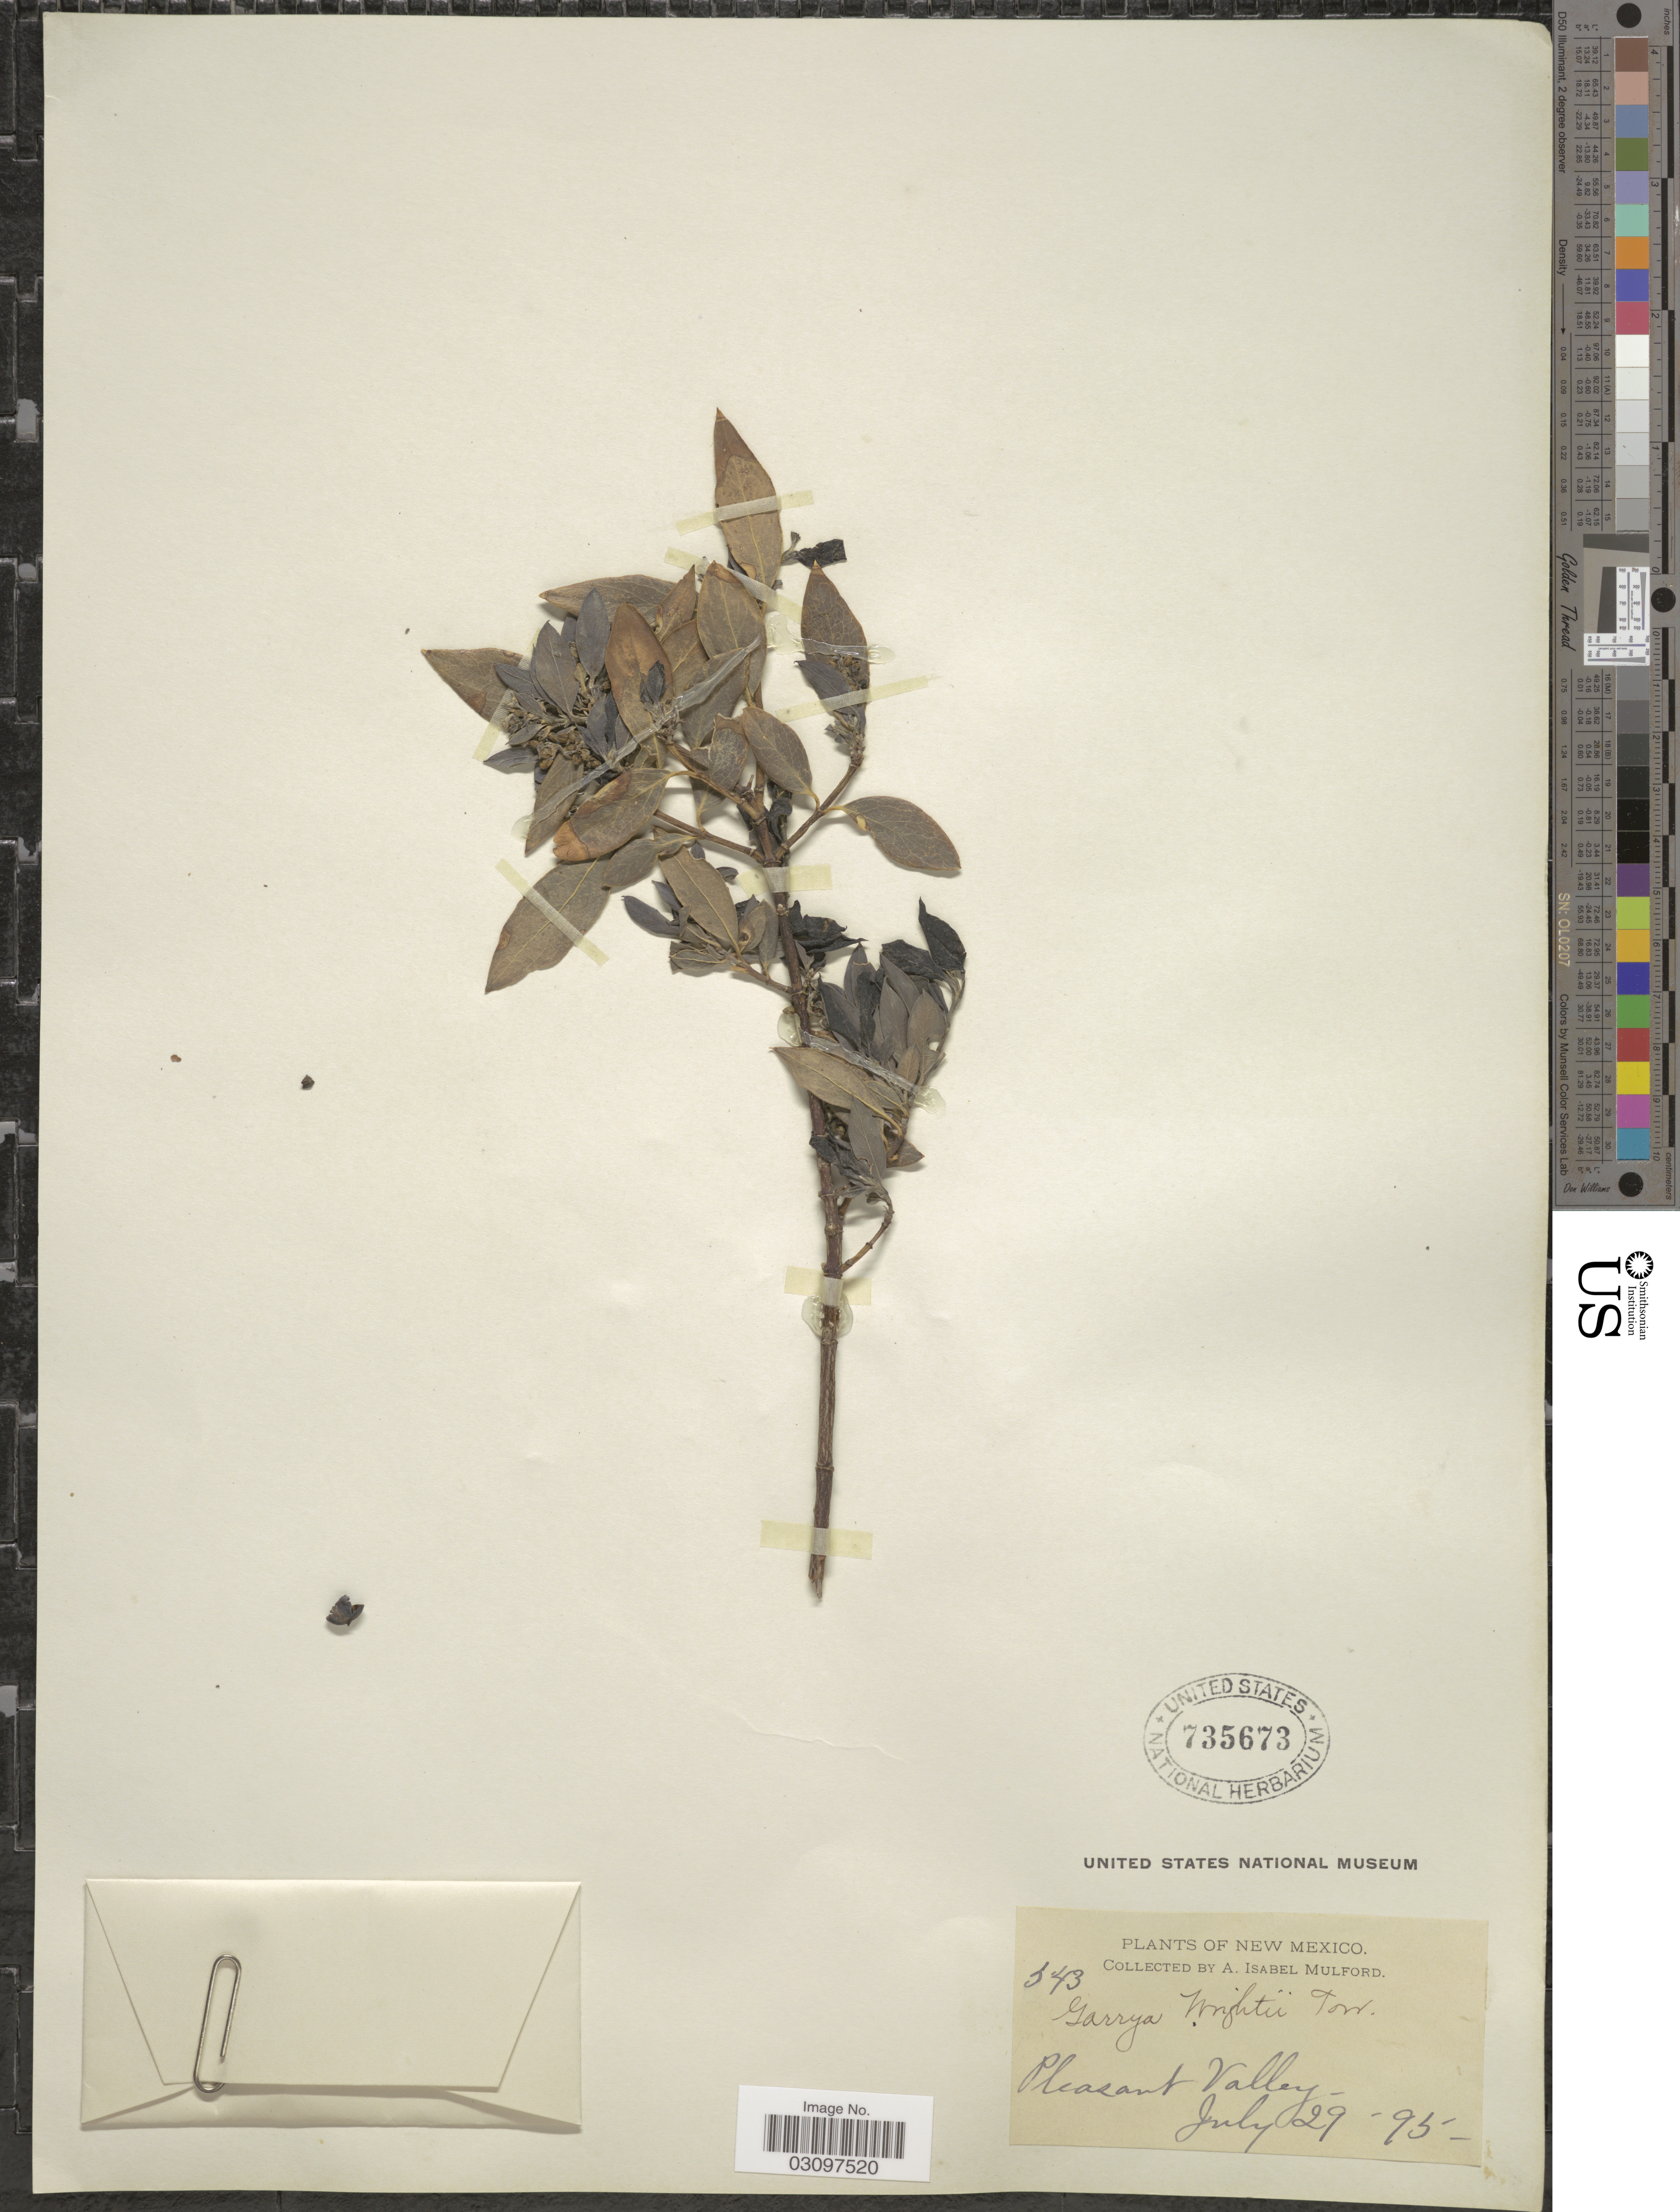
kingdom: Plantae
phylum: Tracheophyta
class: Magnoliopsida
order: Garryales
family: Garryaceae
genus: Garrya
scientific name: Garrya wrightii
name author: Torr.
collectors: A. Mulford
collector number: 543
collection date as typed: Transcribed d/m/y: 29/7/95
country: United States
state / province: New Mexico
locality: Pleasant Valley.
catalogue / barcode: US 735673